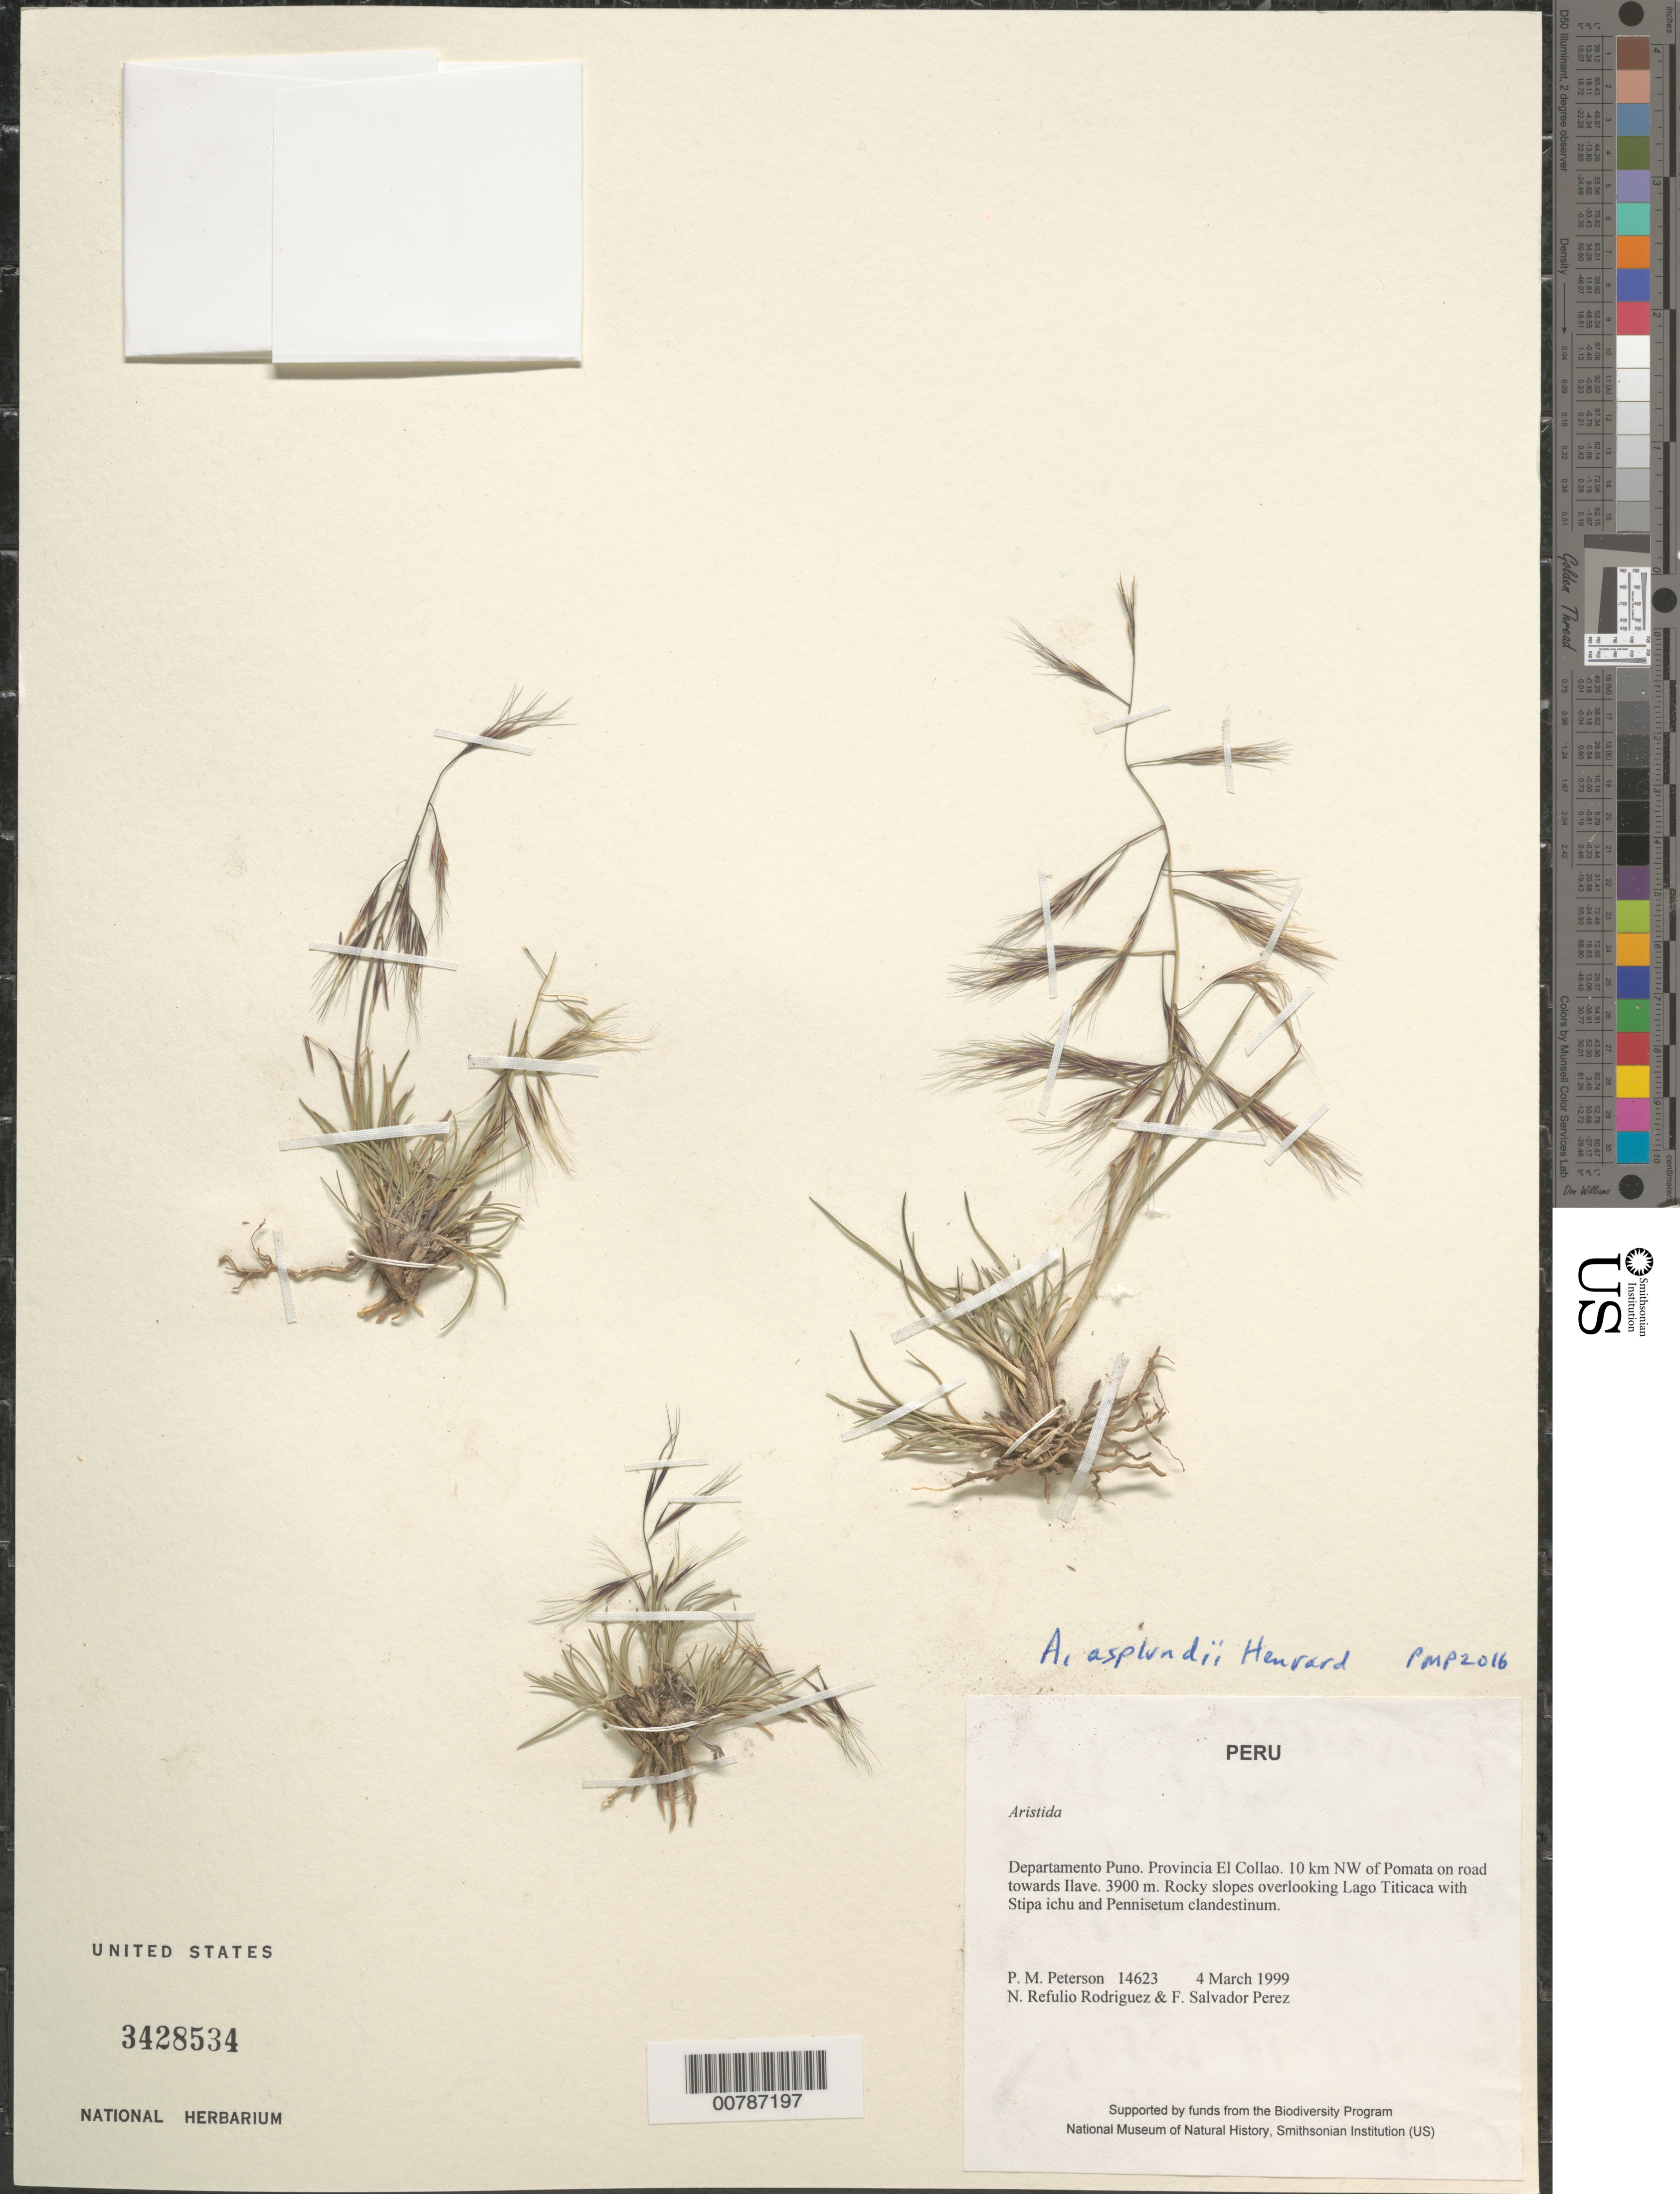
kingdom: Plantae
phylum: Tracheophyta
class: Liliopsida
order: Poales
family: Poaceae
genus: Aristida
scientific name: Aristida asplundii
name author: Henr.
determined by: Peterson, Paul M., (BOT), Smithsonian Institution - National Museum of Natural History (UNITED STATES)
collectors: P. M. Peterson, N. Refulio-Rodríguez & F. Salvador Perez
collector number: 14623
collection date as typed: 04 Mar 1999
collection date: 1999-03-04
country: Peru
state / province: Puno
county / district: El Collao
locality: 10 km NW of Pomata on road towards Ilave.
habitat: Rocky slopes overlooking Lago Titicaca with Stipa ichu and Pennisetum clandestinum.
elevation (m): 3900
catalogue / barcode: US 3428534